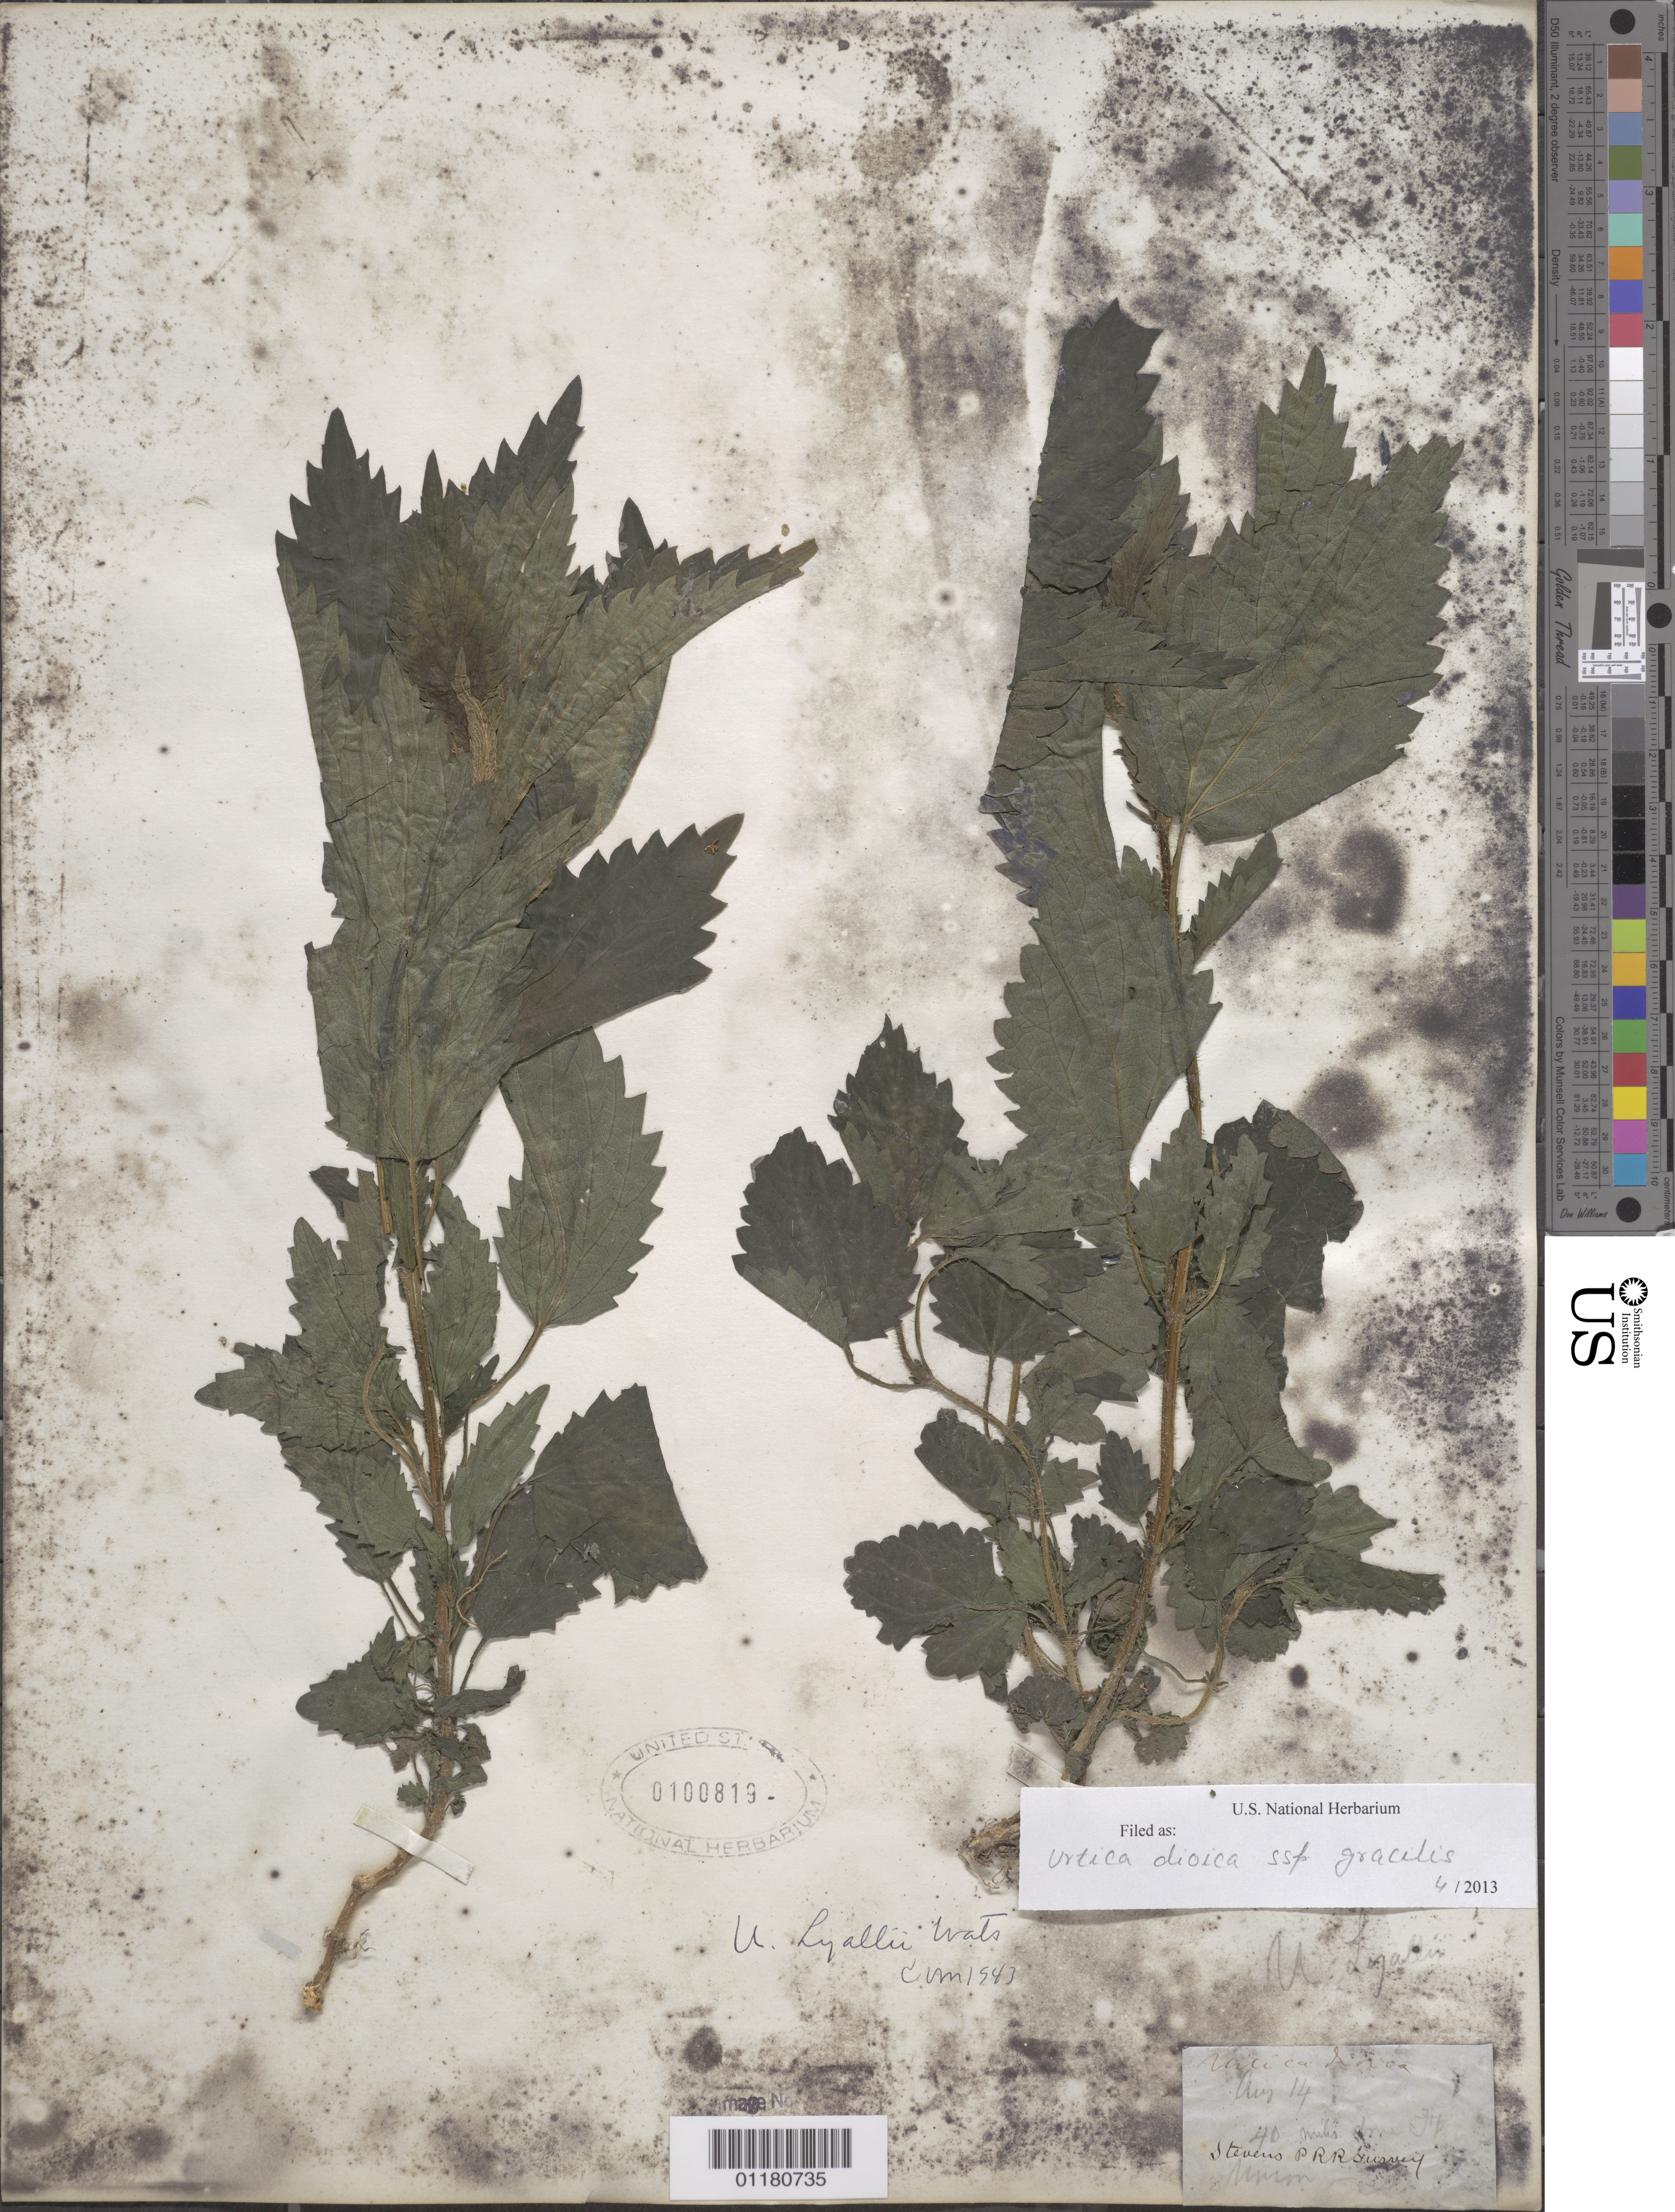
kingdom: Plantae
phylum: Tracheophyta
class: Magnoliopsida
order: Rosales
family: Urticaceae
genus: Urtica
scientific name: Urtica dioica subsp. gracilis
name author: L.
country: Canada / United States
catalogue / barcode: US 100819